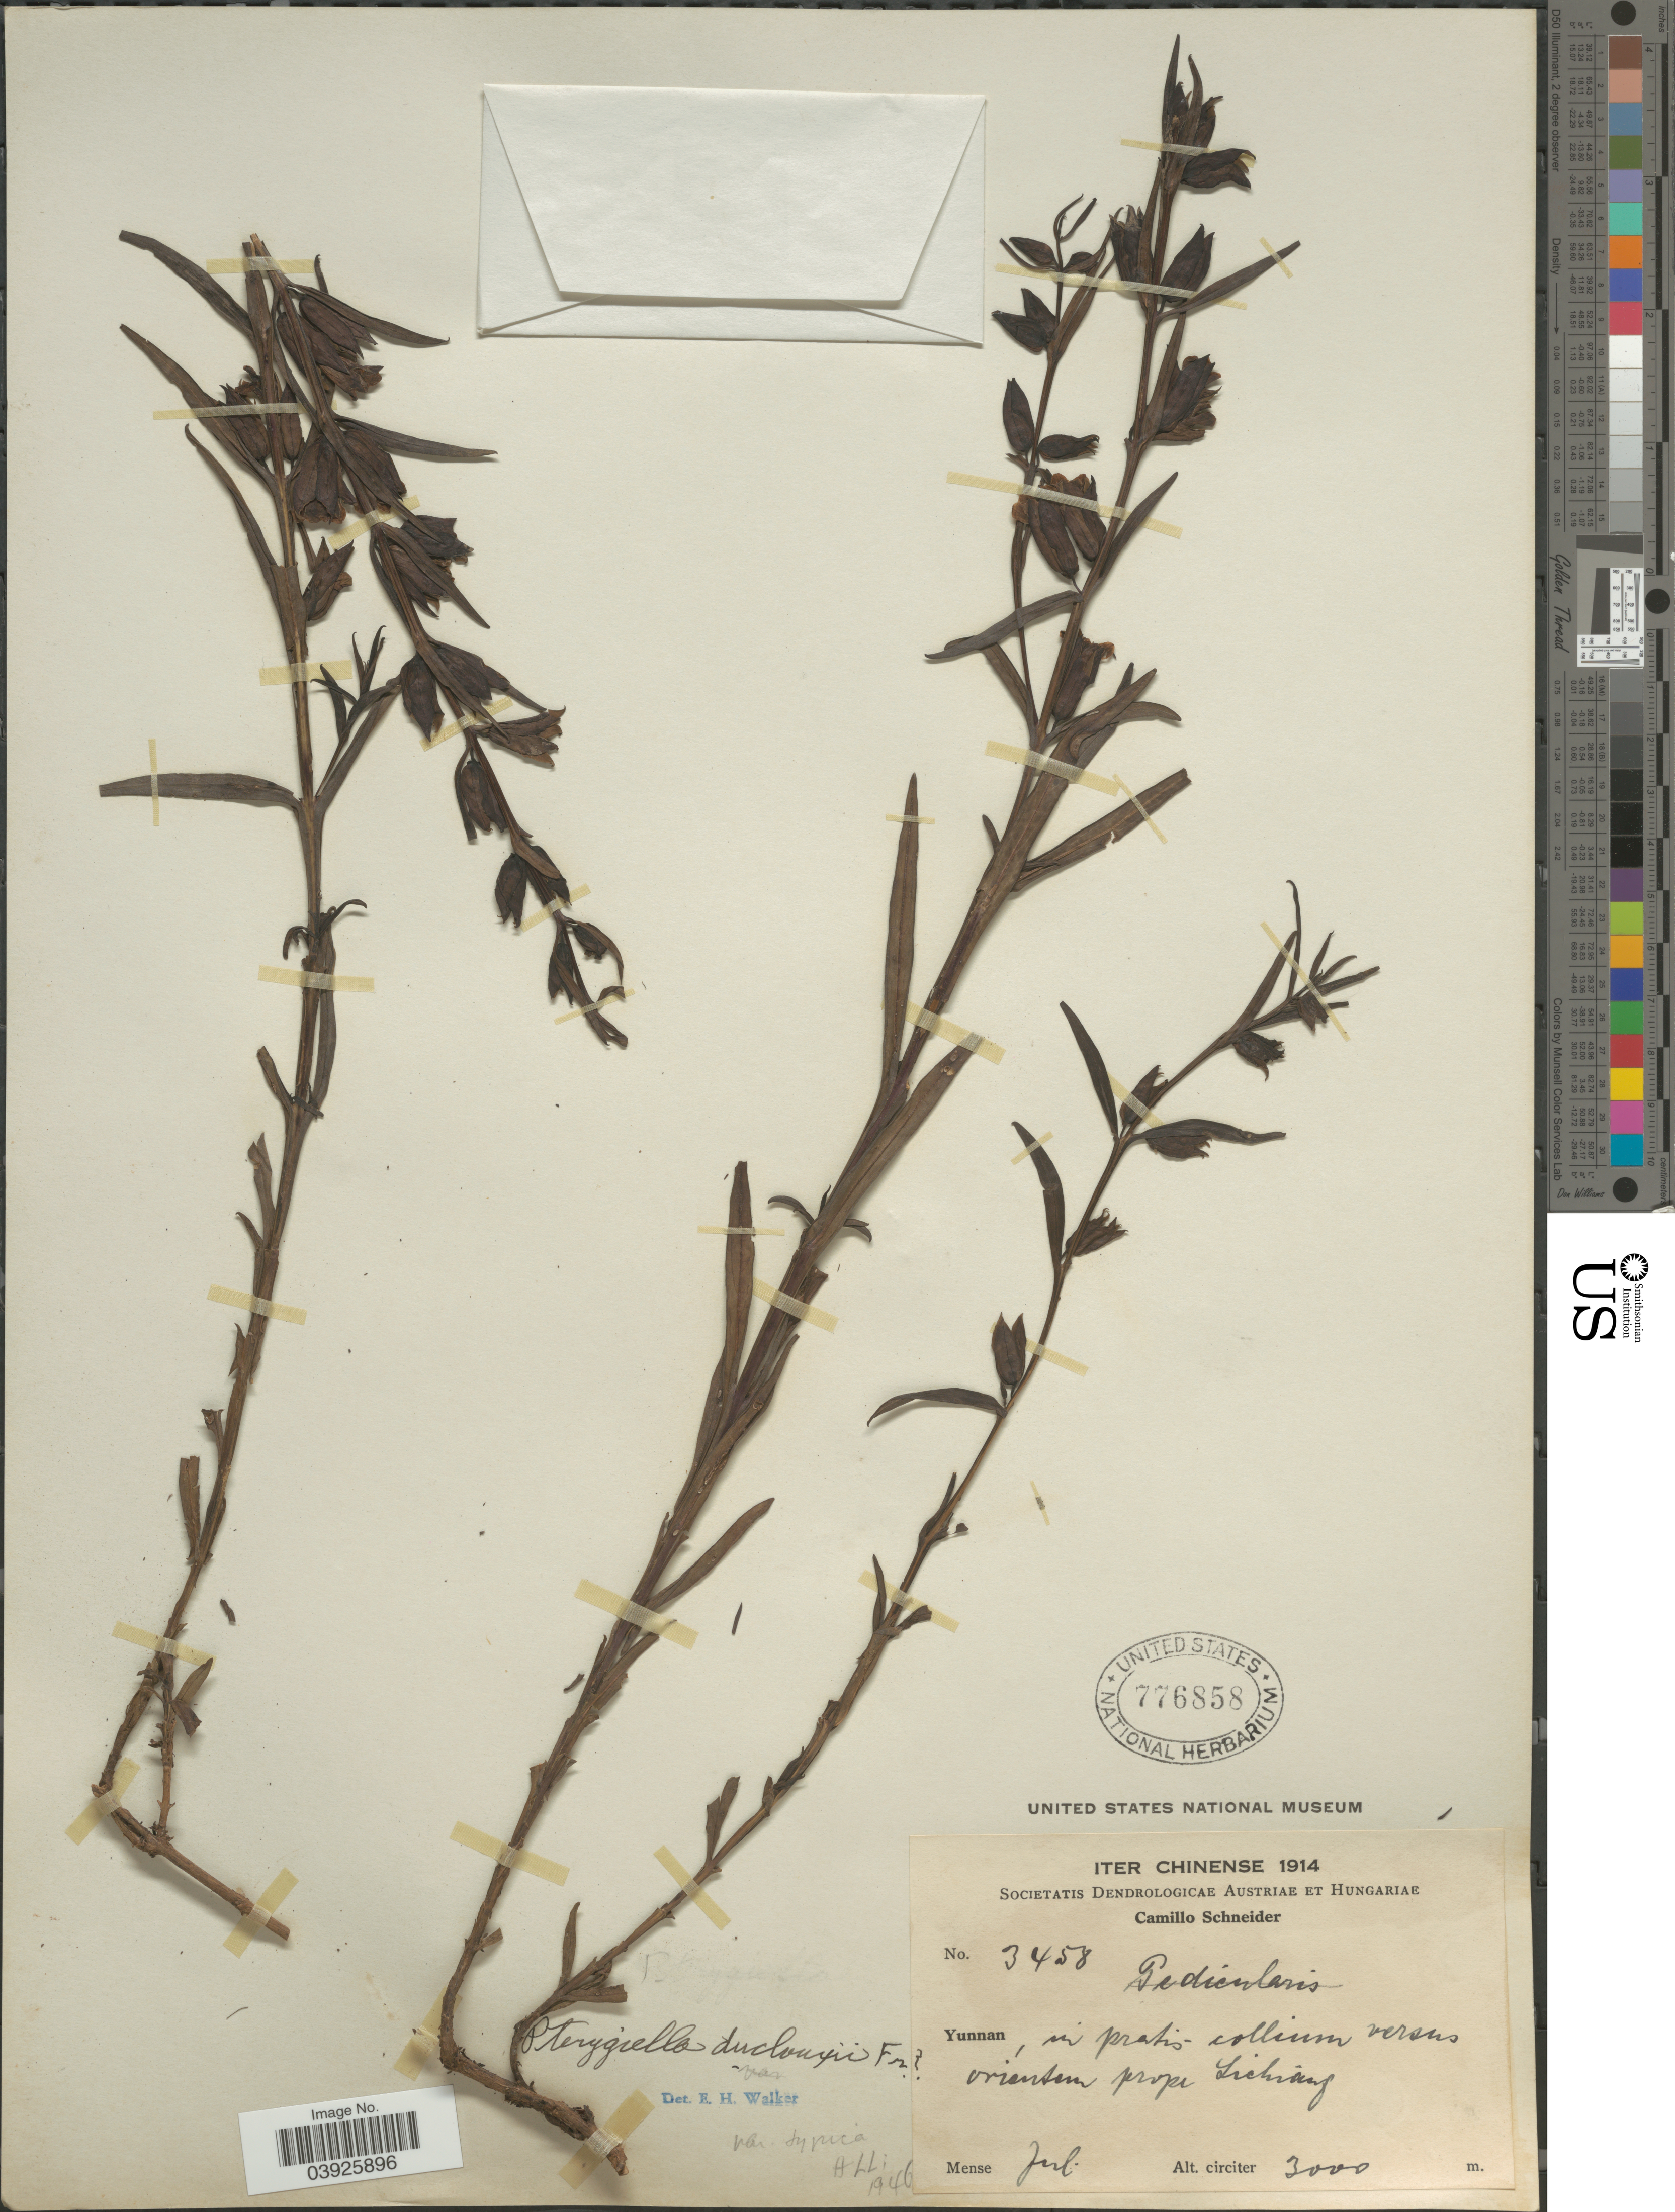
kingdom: Plantae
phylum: Tracheophyta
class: Magnoliopsida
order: Lamiales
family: Orobanchaceae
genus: Pterygiella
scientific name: Pterygiella duclouxii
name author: Franch.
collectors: C. K. Schneider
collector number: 3458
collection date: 1914-07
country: China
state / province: Yunnan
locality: In pratis collium versus orientem prope Lichiang.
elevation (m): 3000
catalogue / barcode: US 776858